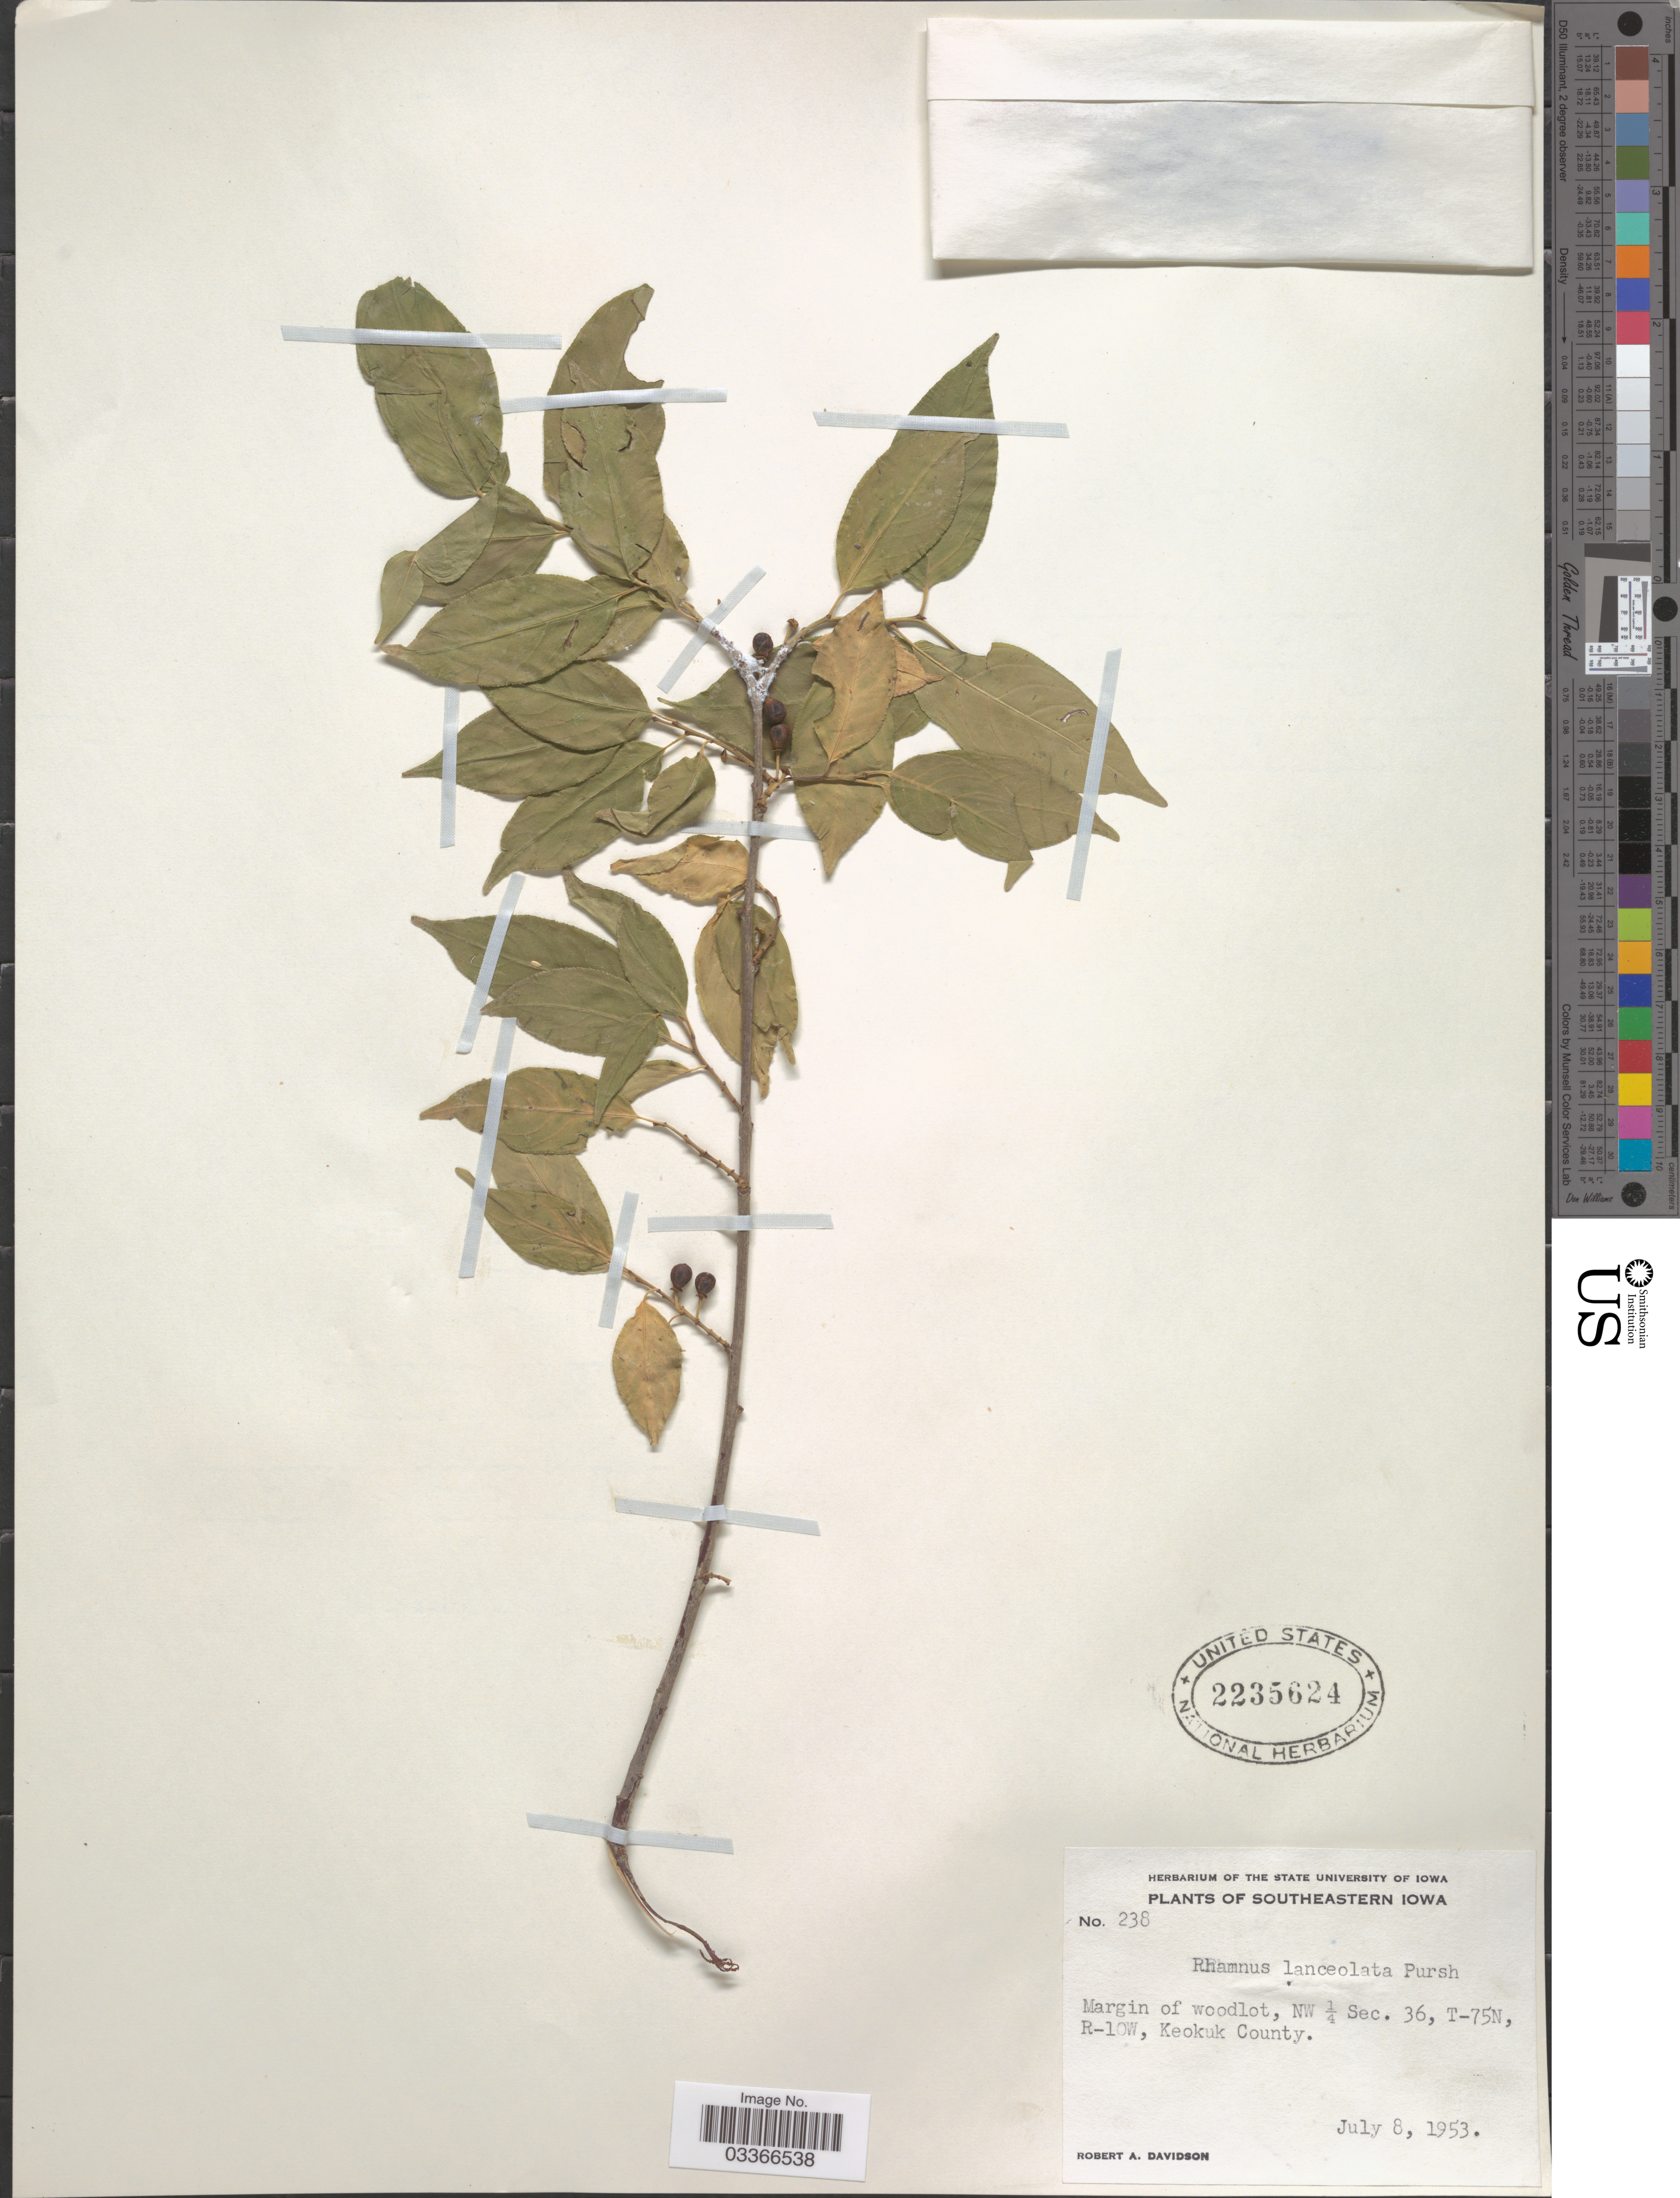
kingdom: Plantae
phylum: Tracheophyta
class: Magnoliopsida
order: Rosales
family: Rhamnaceae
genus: Rhamnus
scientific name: Rhamnus lanceolata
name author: Pursh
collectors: R. A. Davidson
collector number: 238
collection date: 1953-07-08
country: United States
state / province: Iowa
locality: Southeastern Iowa. Margin of woodlot, NW ¼ Sec. 36, T-75N, R-10W, Keokuk County.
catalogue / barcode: US 2235624